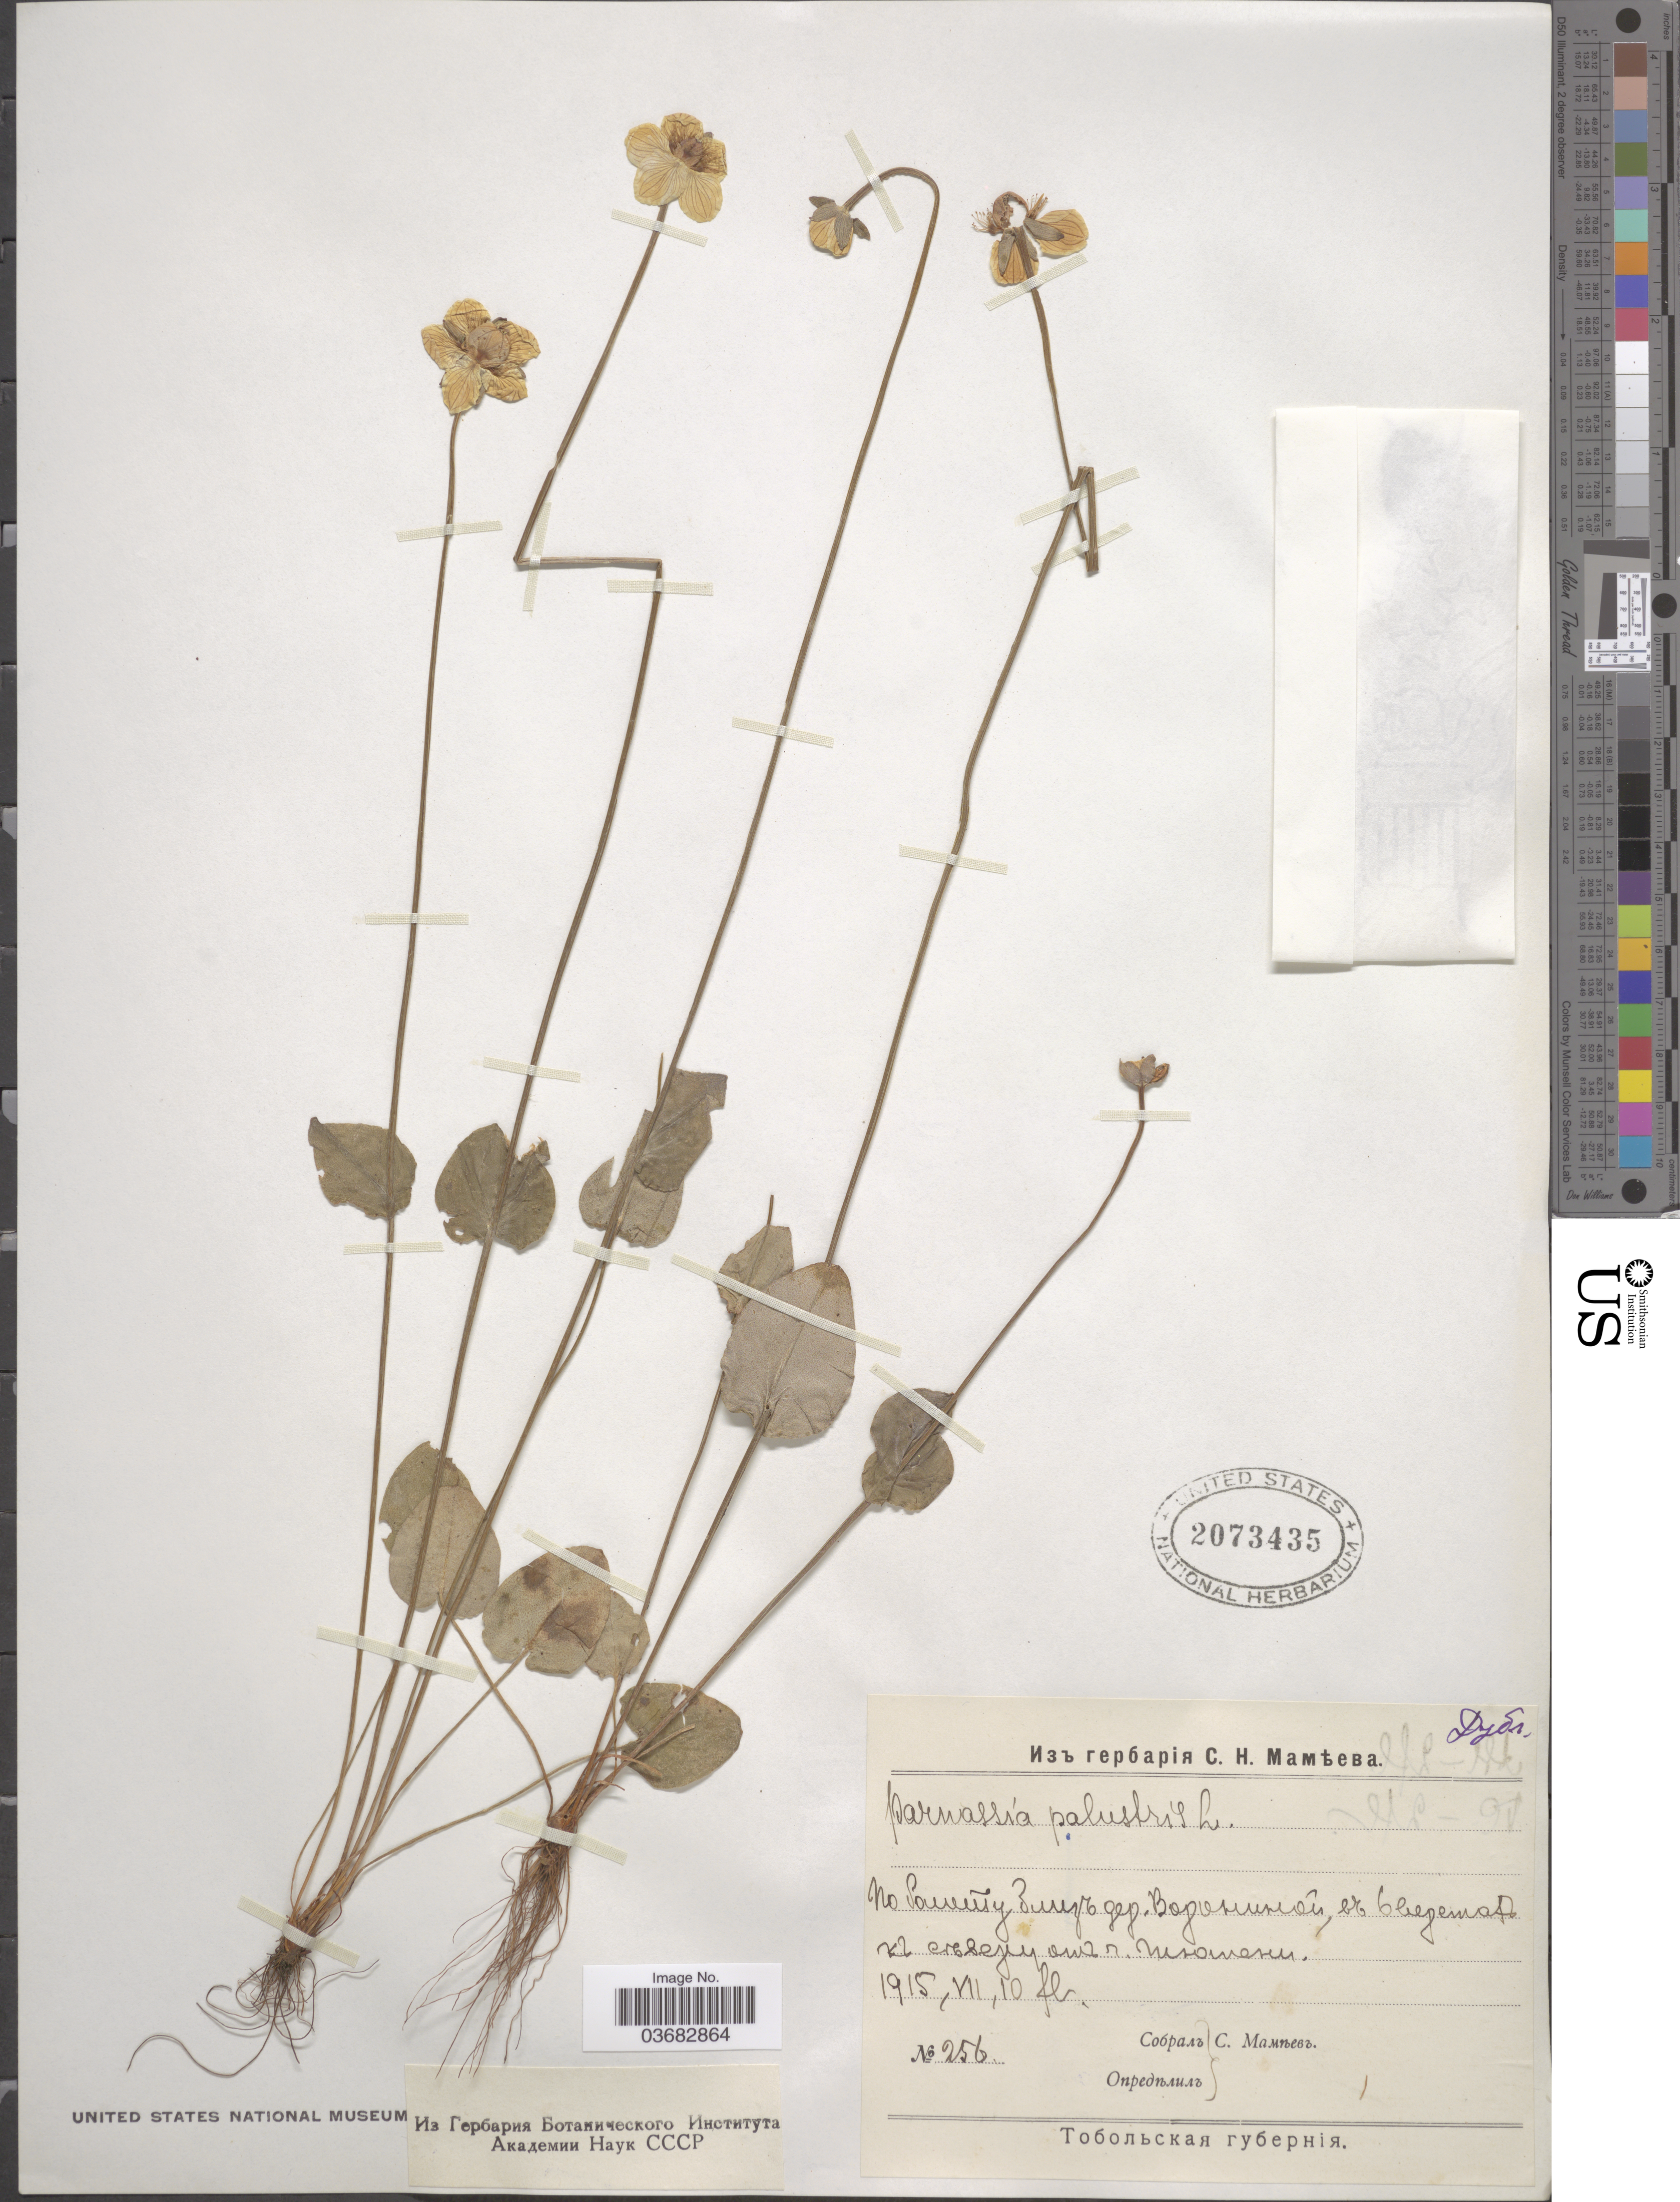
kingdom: Plantae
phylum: Tracheophyta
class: Magnoliopsida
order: Celastrales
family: Parnassiaceae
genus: Parnassia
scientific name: Parnassia palustris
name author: L.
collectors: S. Mameev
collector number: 256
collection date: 1915-07-10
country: Russian Federation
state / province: Tyumen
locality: Near village Voronina, 6.4 km from Tyumen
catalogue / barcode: US 2073435